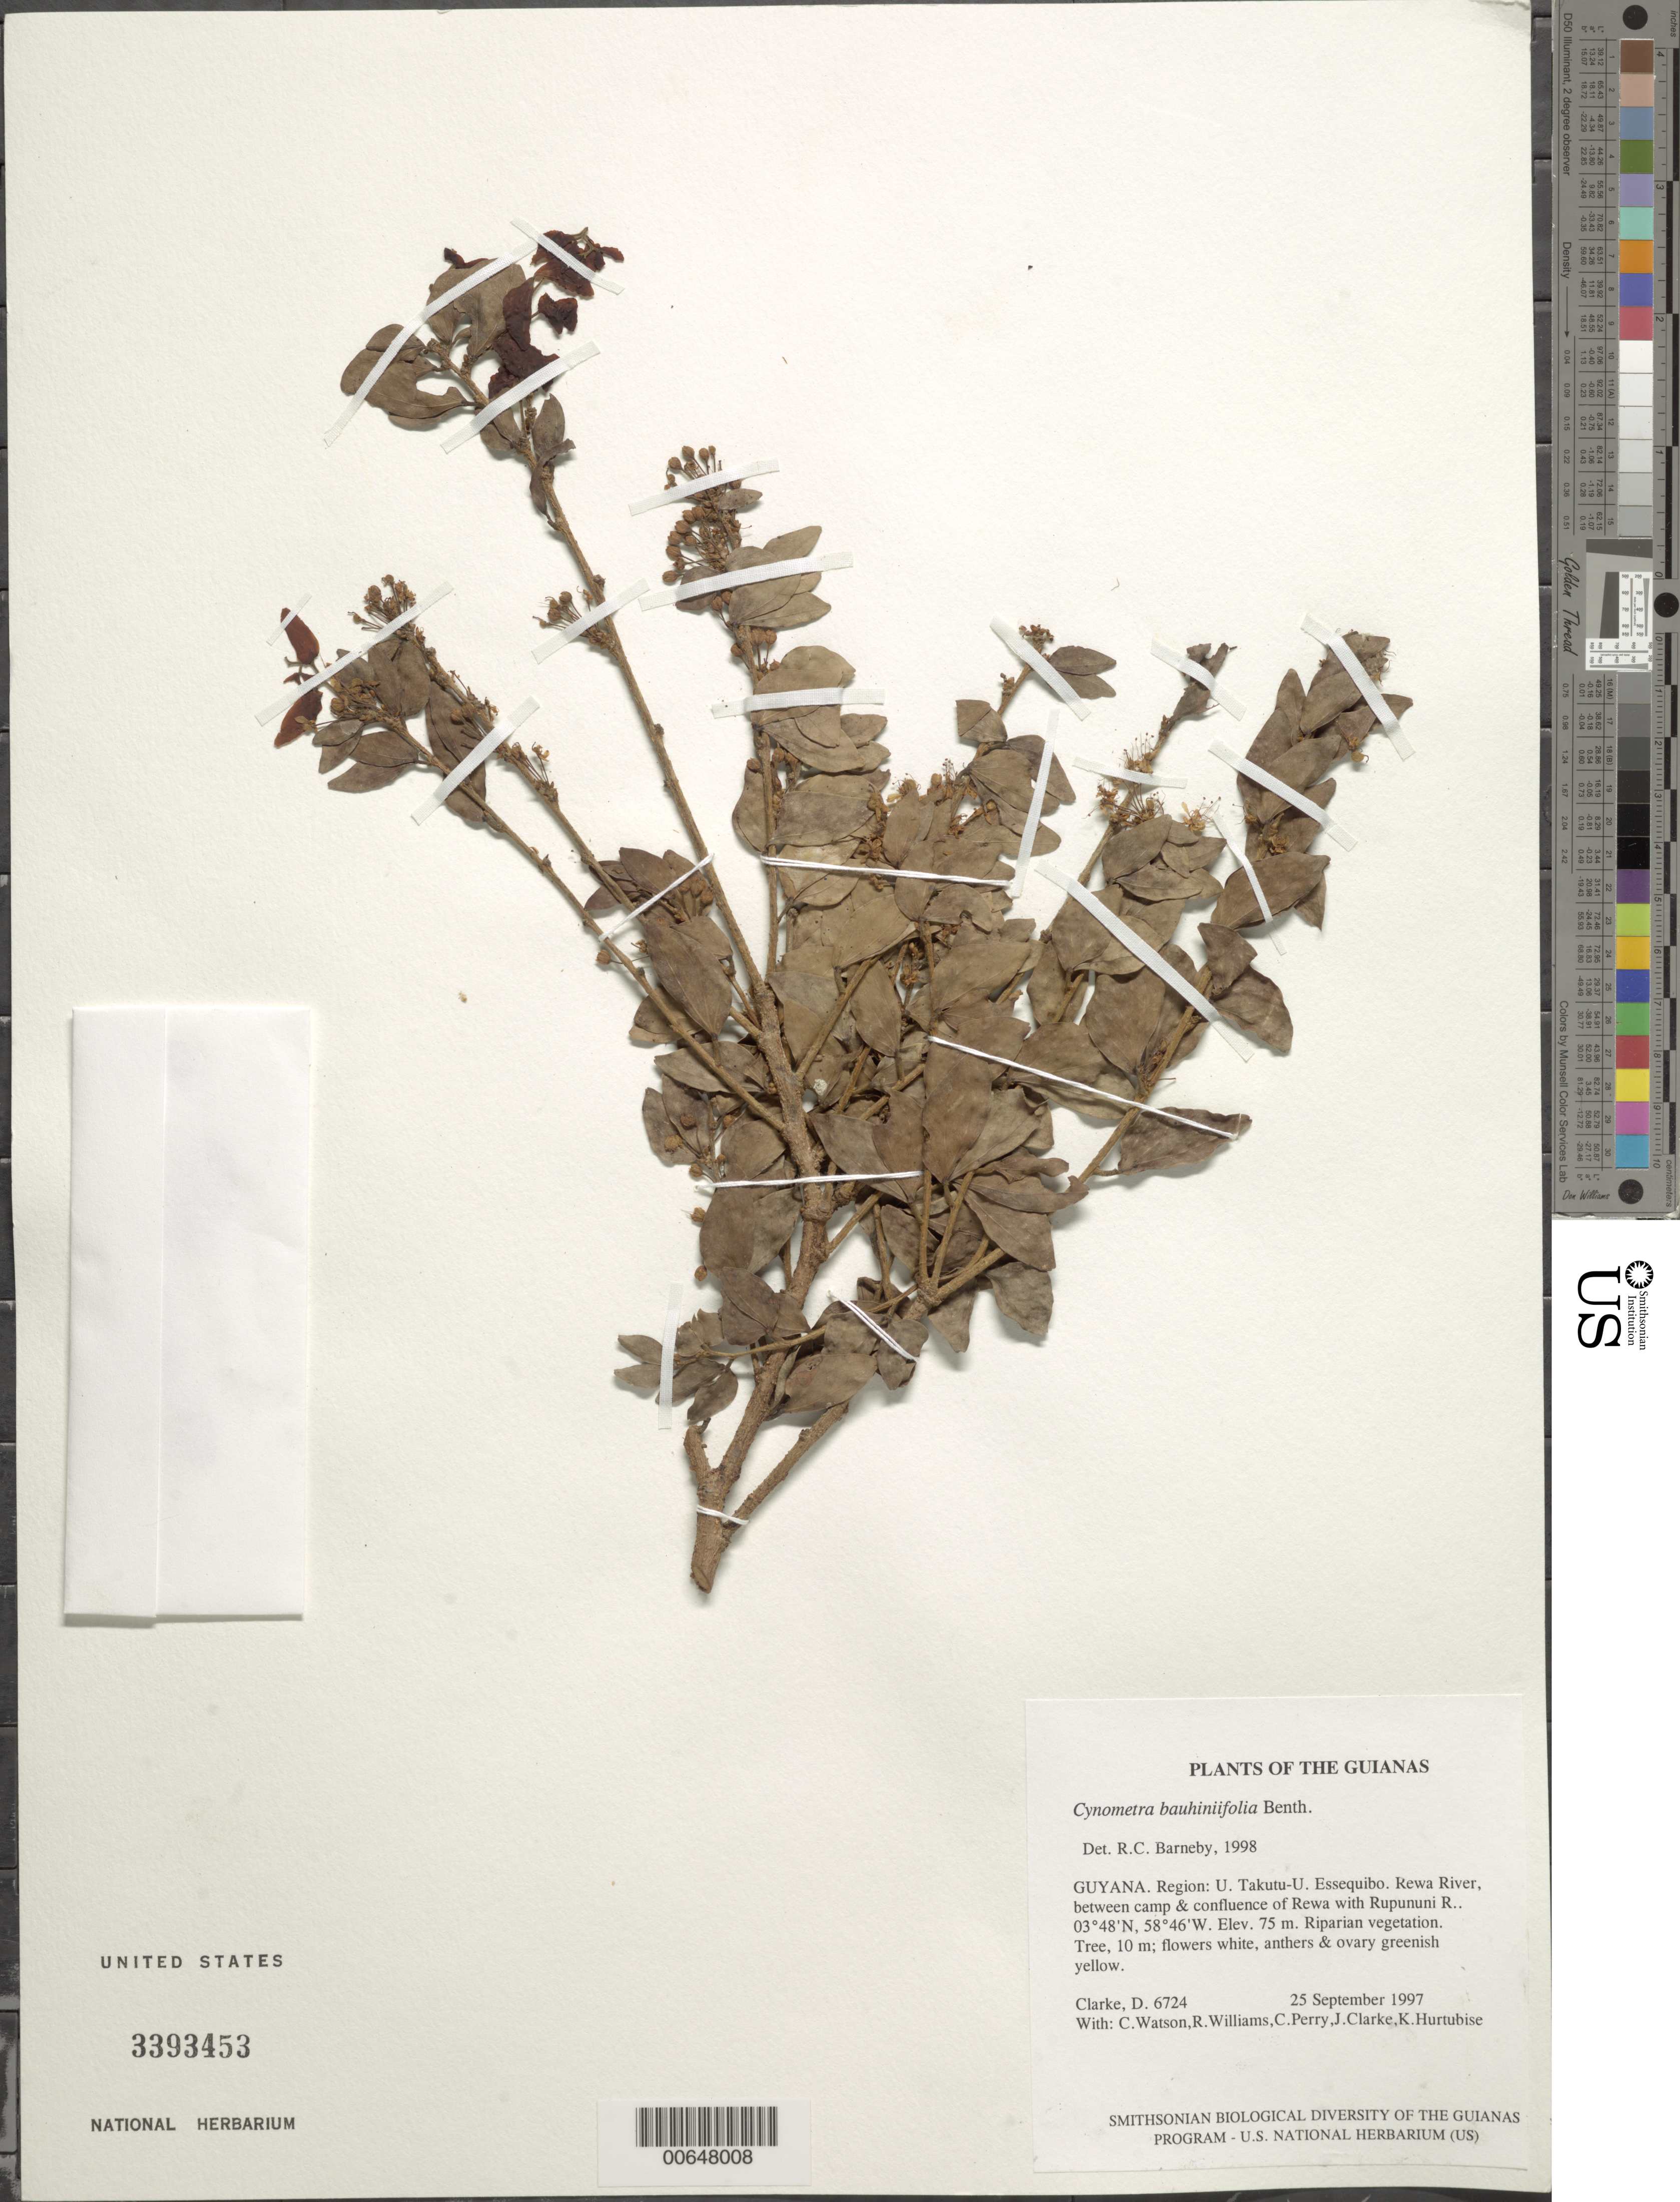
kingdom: Plantae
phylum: Tracheophyta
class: Magnoliopsida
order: Fabales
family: Fabaceae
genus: Cynometra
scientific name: Cynometra bauhiniifolia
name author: Benth.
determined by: Barneby, Rupert C., (NY)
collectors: H. D. Clarke, C. Watson, R. Williams, C. Perry, J. Clarke & K. Hurtubise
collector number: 6724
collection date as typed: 25 September 1997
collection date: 1997-09-25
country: Guyana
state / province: U. Takutu-U. Essequibo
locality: Rewa River, between camp & confluence of Rewa with Rupununi R.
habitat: Riparian vegetation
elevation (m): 75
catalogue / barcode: US 3393453